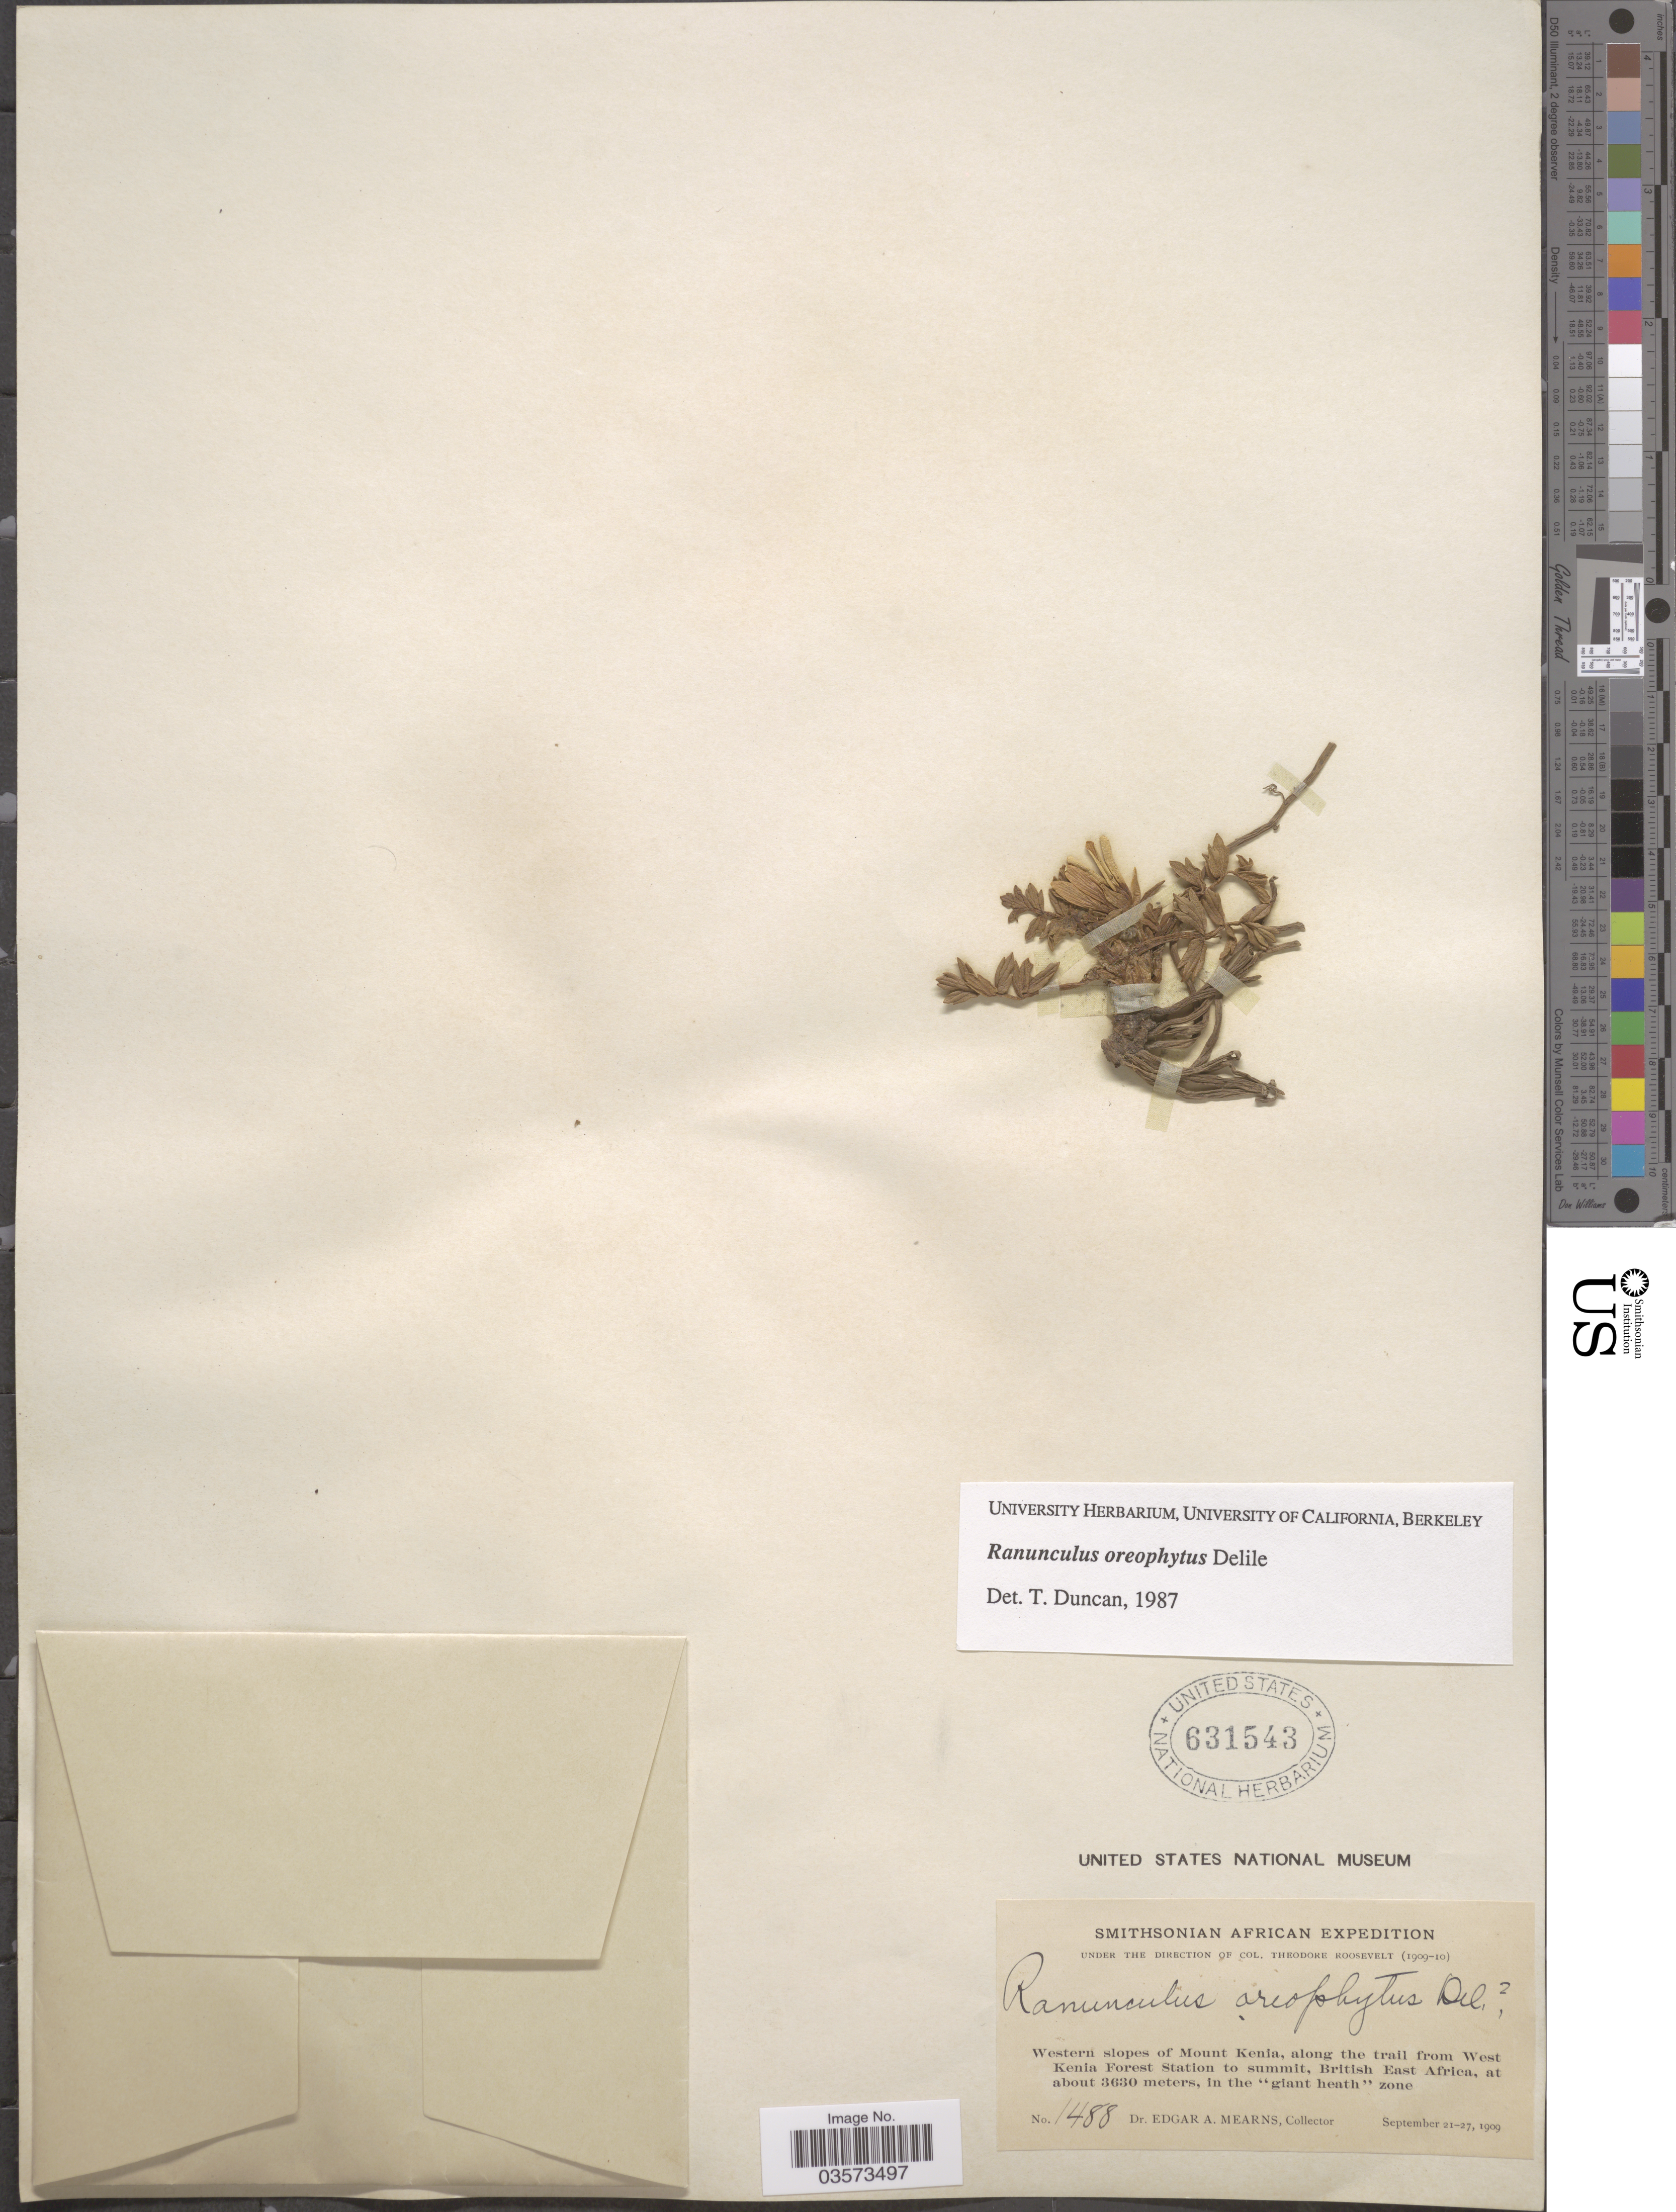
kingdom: Plantae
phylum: Tracheophyta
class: Magnoliopsida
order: Ranunculales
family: Ranunculaceae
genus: Ranunculus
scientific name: Ranunculus orerophytus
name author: Delile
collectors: E. A. Mearns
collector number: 1488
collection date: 1909-09-21/1909-09-27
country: Kenya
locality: Western slopes of Mount Kenia, along the trail from West Kenia Forest Station to summit, British East Africa, in the "giant heath" zone.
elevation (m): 3630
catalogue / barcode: US 631543